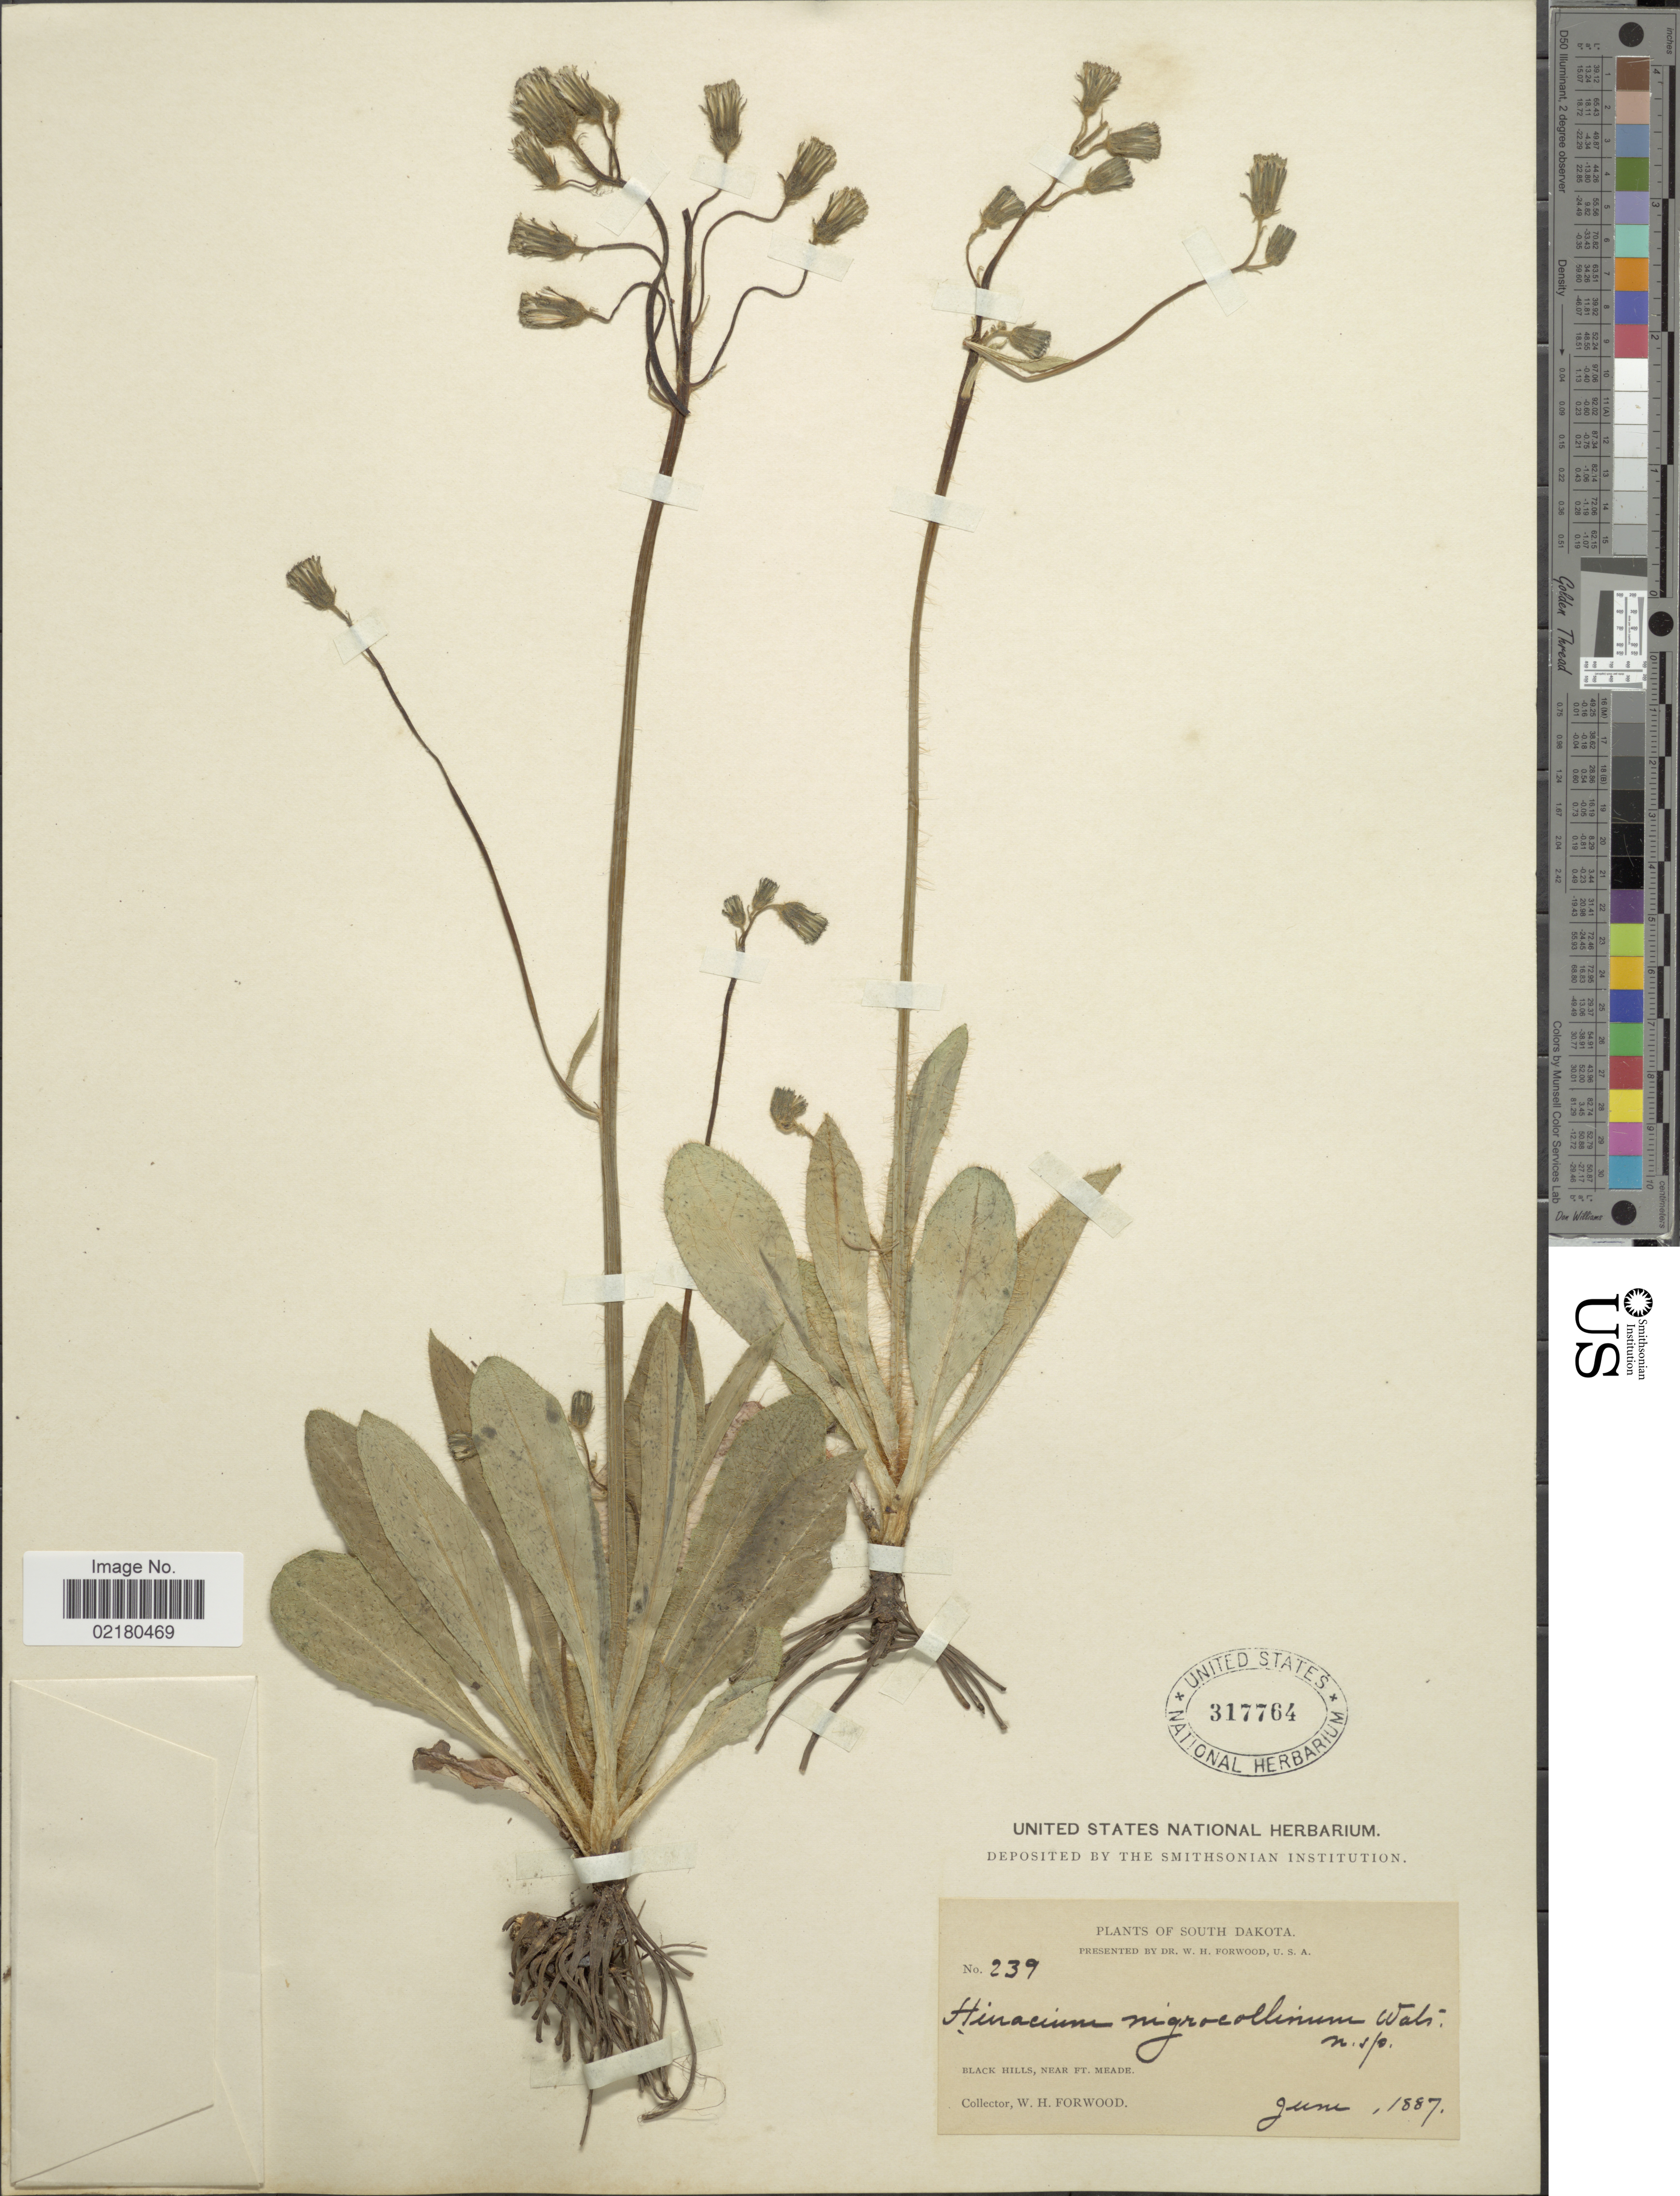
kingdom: Plantae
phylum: Tracheophyta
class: Magnoliopsida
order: Asterales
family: Asteraceae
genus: Hieracium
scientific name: Hieracium nigrocollinum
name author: S. Watson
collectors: W. Forwood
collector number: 239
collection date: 1887-06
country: United States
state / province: South Dakota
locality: Black Hills, near ft. Meade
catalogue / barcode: US 317764